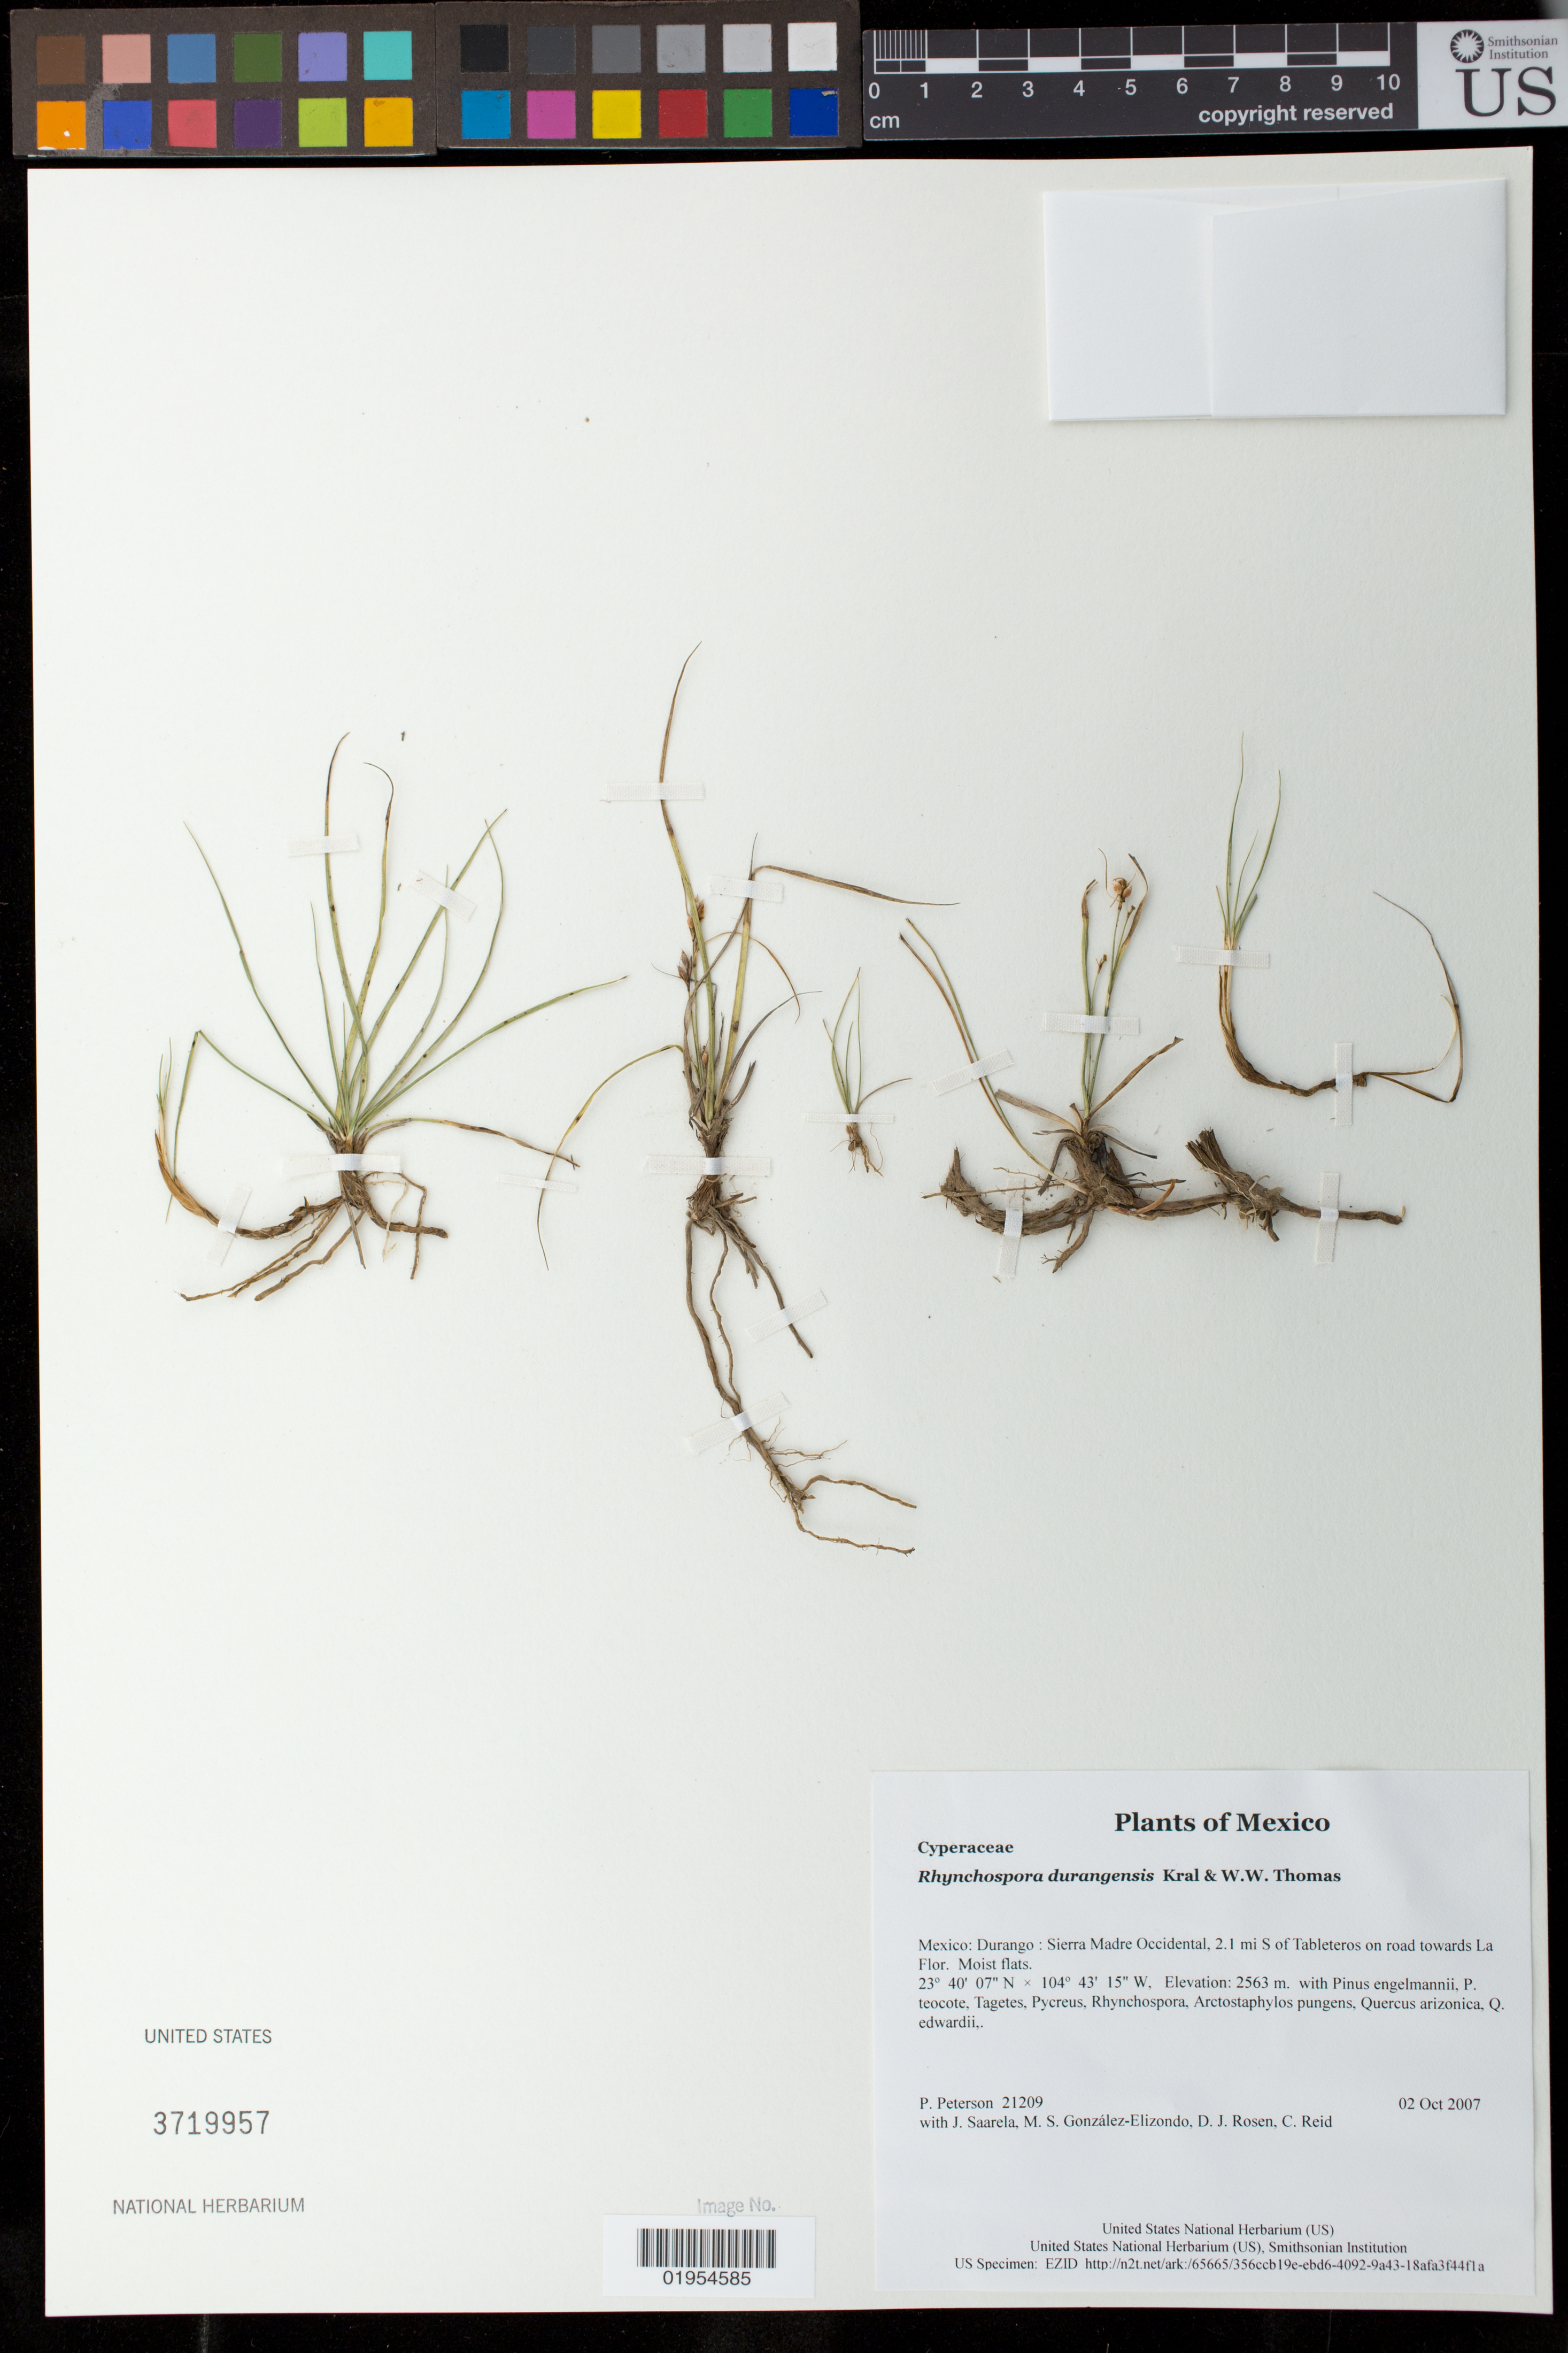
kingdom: Plantae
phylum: Tracheophyta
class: Liliopsida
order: Poales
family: Cyperaceae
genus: Rhynchospora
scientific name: Rhynchospora durangensis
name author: Kral & W.W. Thomas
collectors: P. M. Peterson, J. Saarela, M. S. González-Elizondo, D. J. Rosen & C. Reid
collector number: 21209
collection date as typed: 02 Oct 2007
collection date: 2007-10-02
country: Mexico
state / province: Durango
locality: Sierra Madre Occidental, 2.1 mi S of Tableteros on road towards La Flor. Moist flats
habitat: with Pinus engelmannii, P. teocote, Tagetes, Pycreus, Rhynchospora, Arctostaphylos pungens, Quercus arizonica, Q. edwardii,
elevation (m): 2563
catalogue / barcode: US 3719957